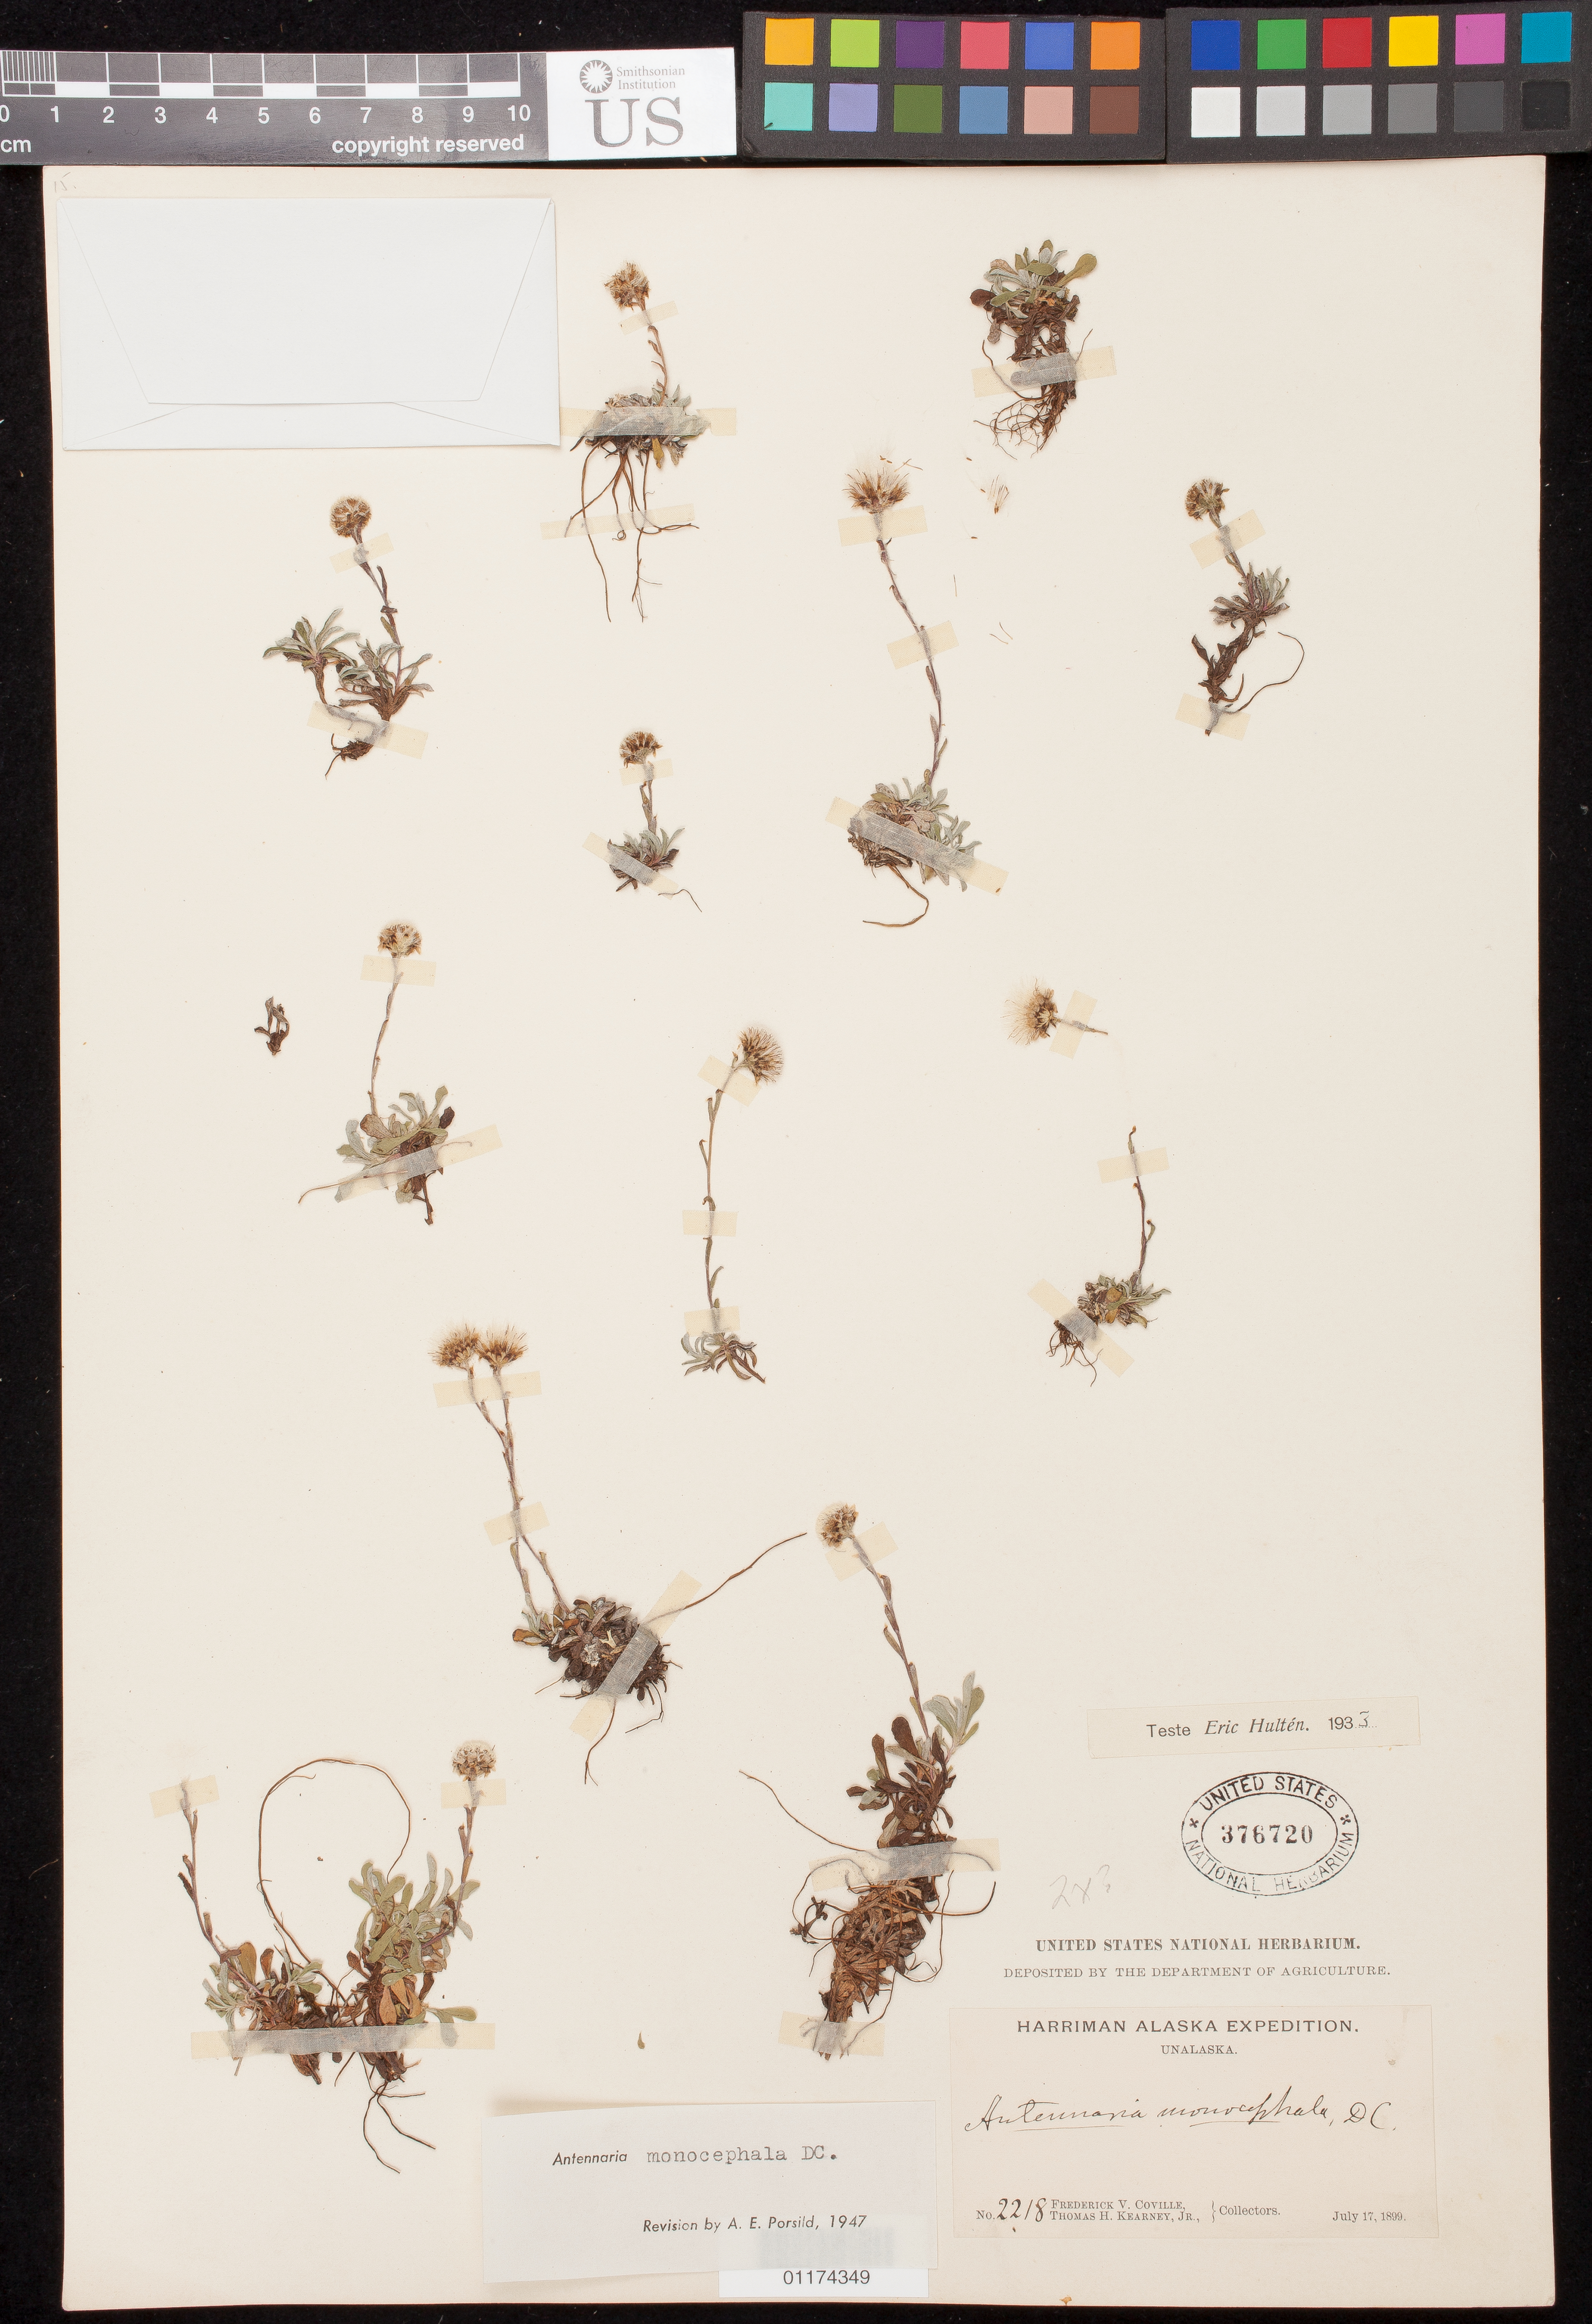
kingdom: Plantae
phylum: Tracheophyta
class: Magnoliopsida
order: Asterales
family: Asteraceae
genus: Antennaria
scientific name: Antennaria monocephala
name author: DC.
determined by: Porsild, A. E.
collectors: F. V. Coville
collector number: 2218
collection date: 1899-07-17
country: United States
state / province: Alaska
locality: Unalaska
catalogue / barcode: US 376720